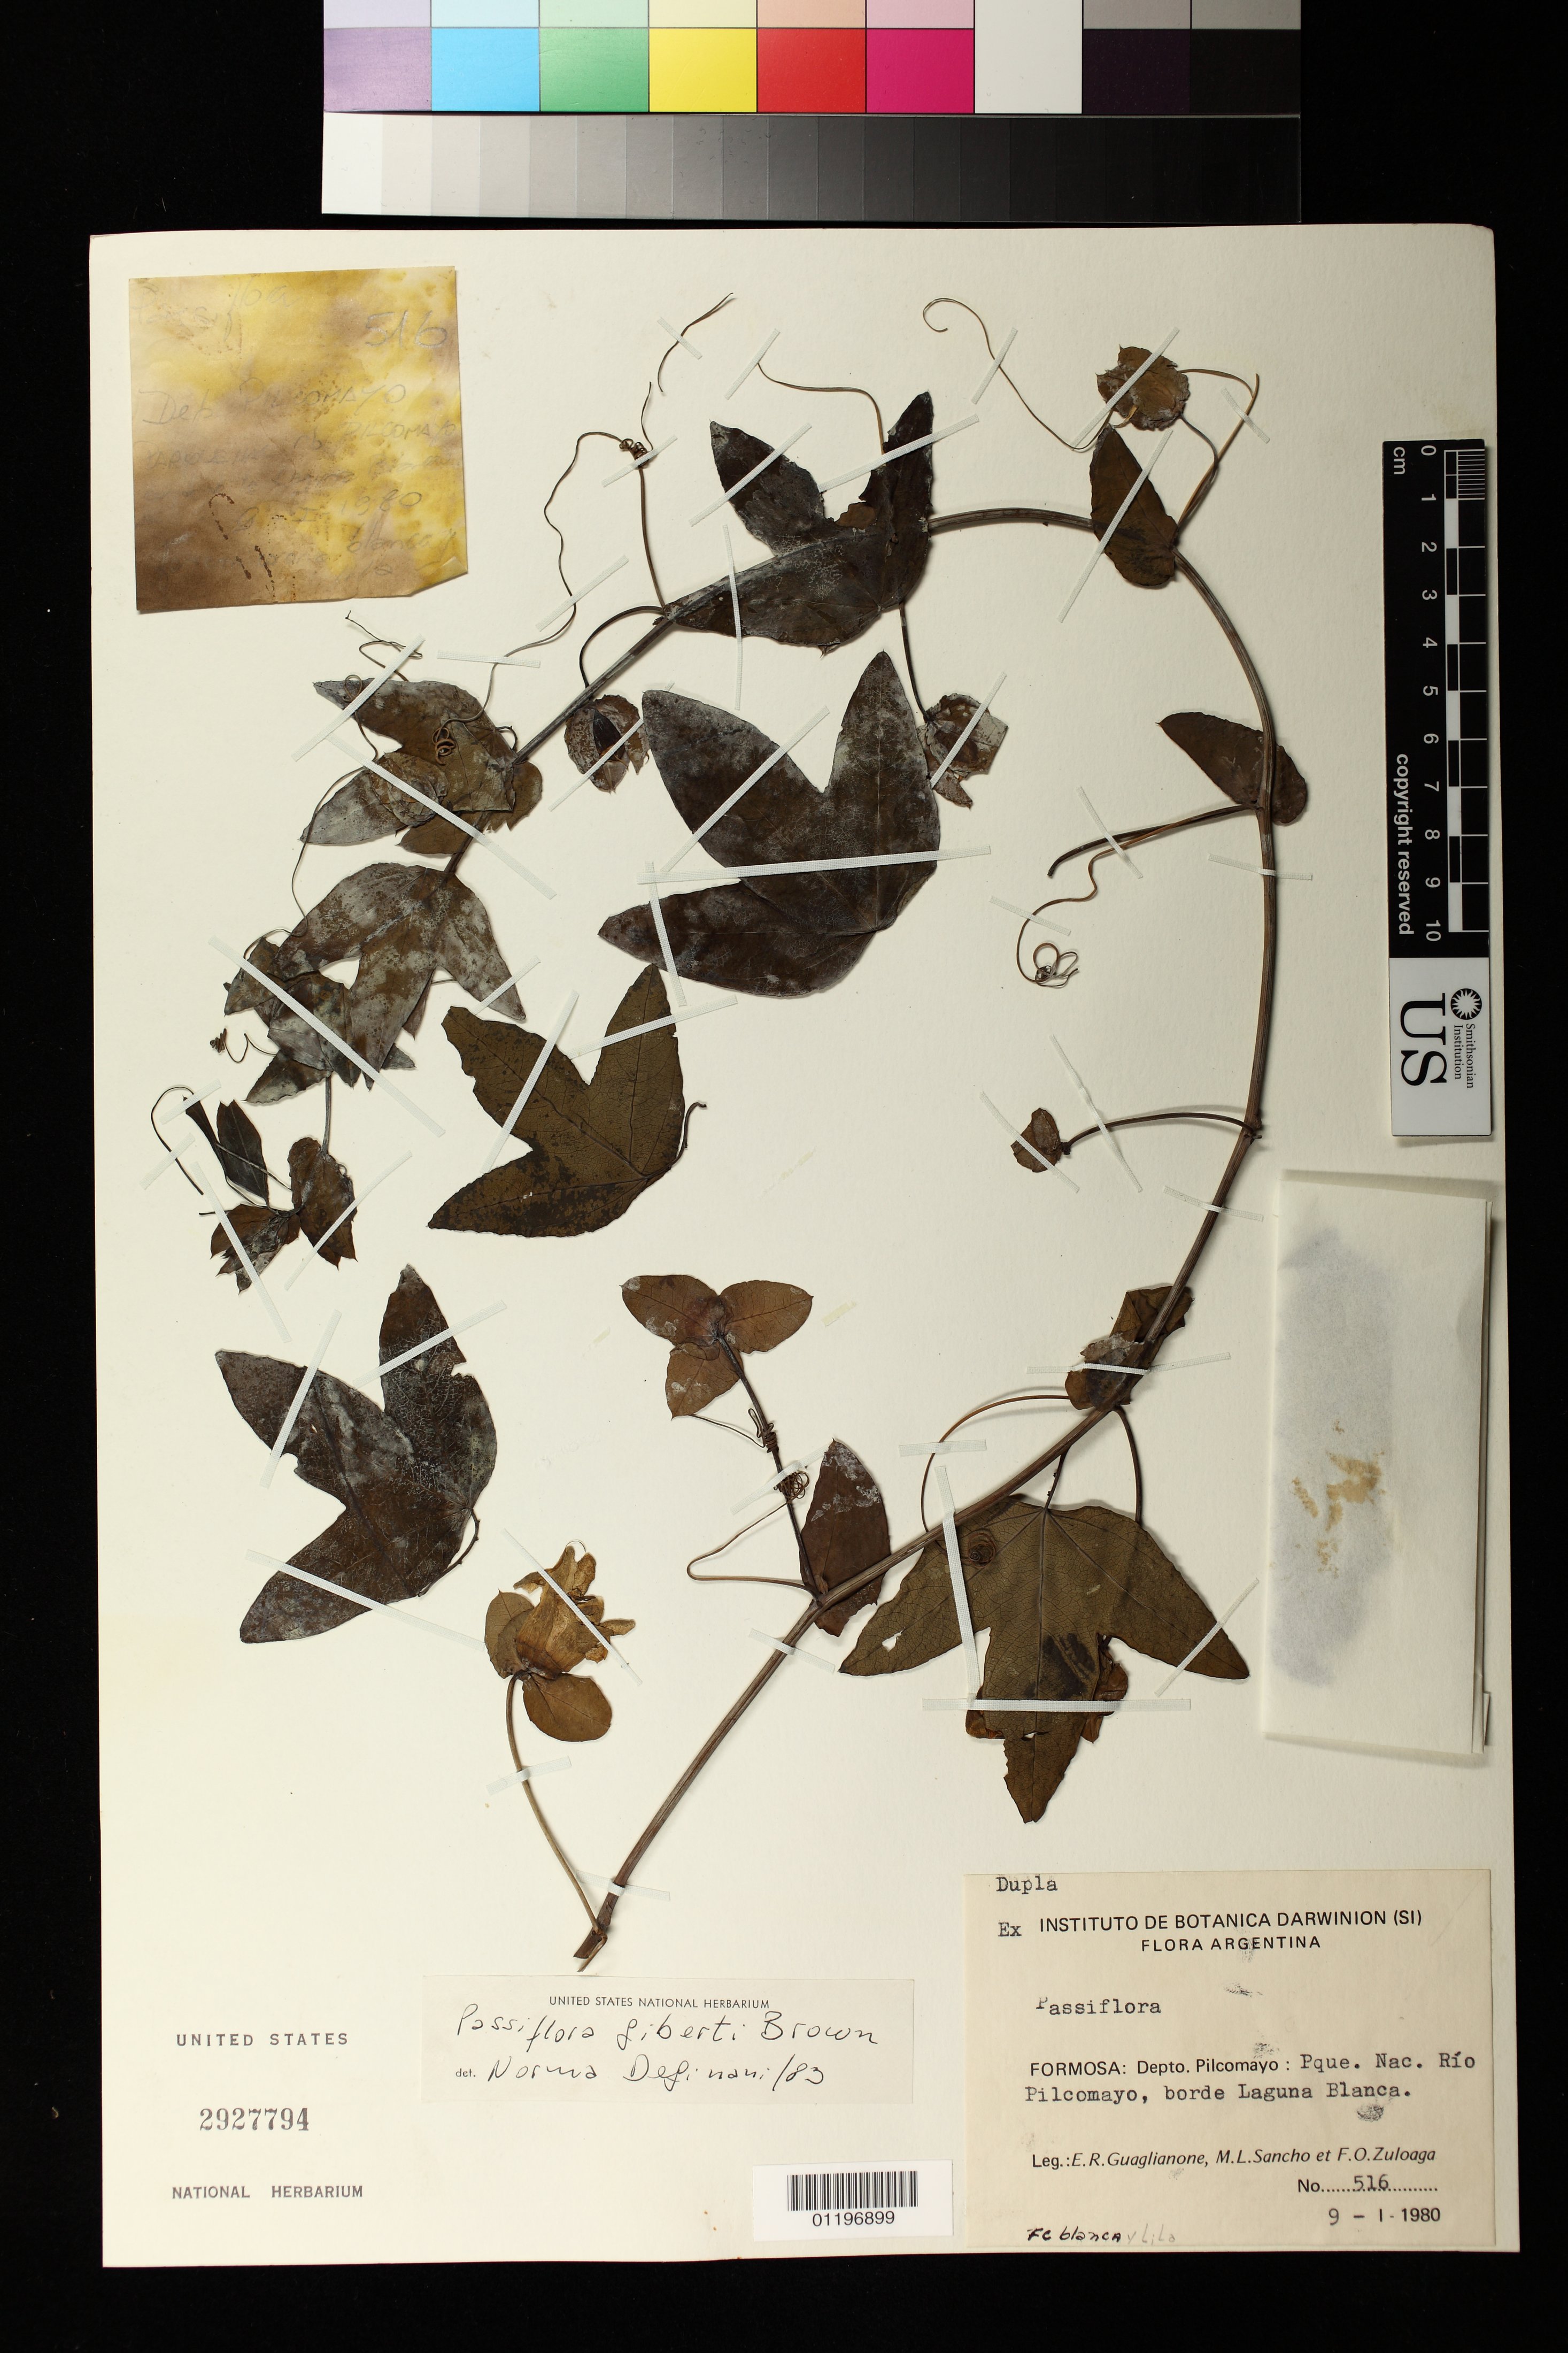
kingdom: Plantae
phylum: Tracheophyta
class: Magnoliopsida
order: Malpighiales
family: Passifloraceae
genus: Passiflora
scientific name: Passiflora gibertii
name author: N.E. Br.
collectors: E. R. Guaglianone, M. L. Sancho & F. O. Zuloaga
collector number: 516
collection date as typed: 01 Sep 1980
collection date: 1980-09-01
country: Argentina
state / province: Formosa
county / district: Pilcomayo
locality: Formosa: Depto. Pilcomayo: Pque. Nac. Río Pilcomayo, borde Laguna Blanca.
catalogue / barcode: US 2927794